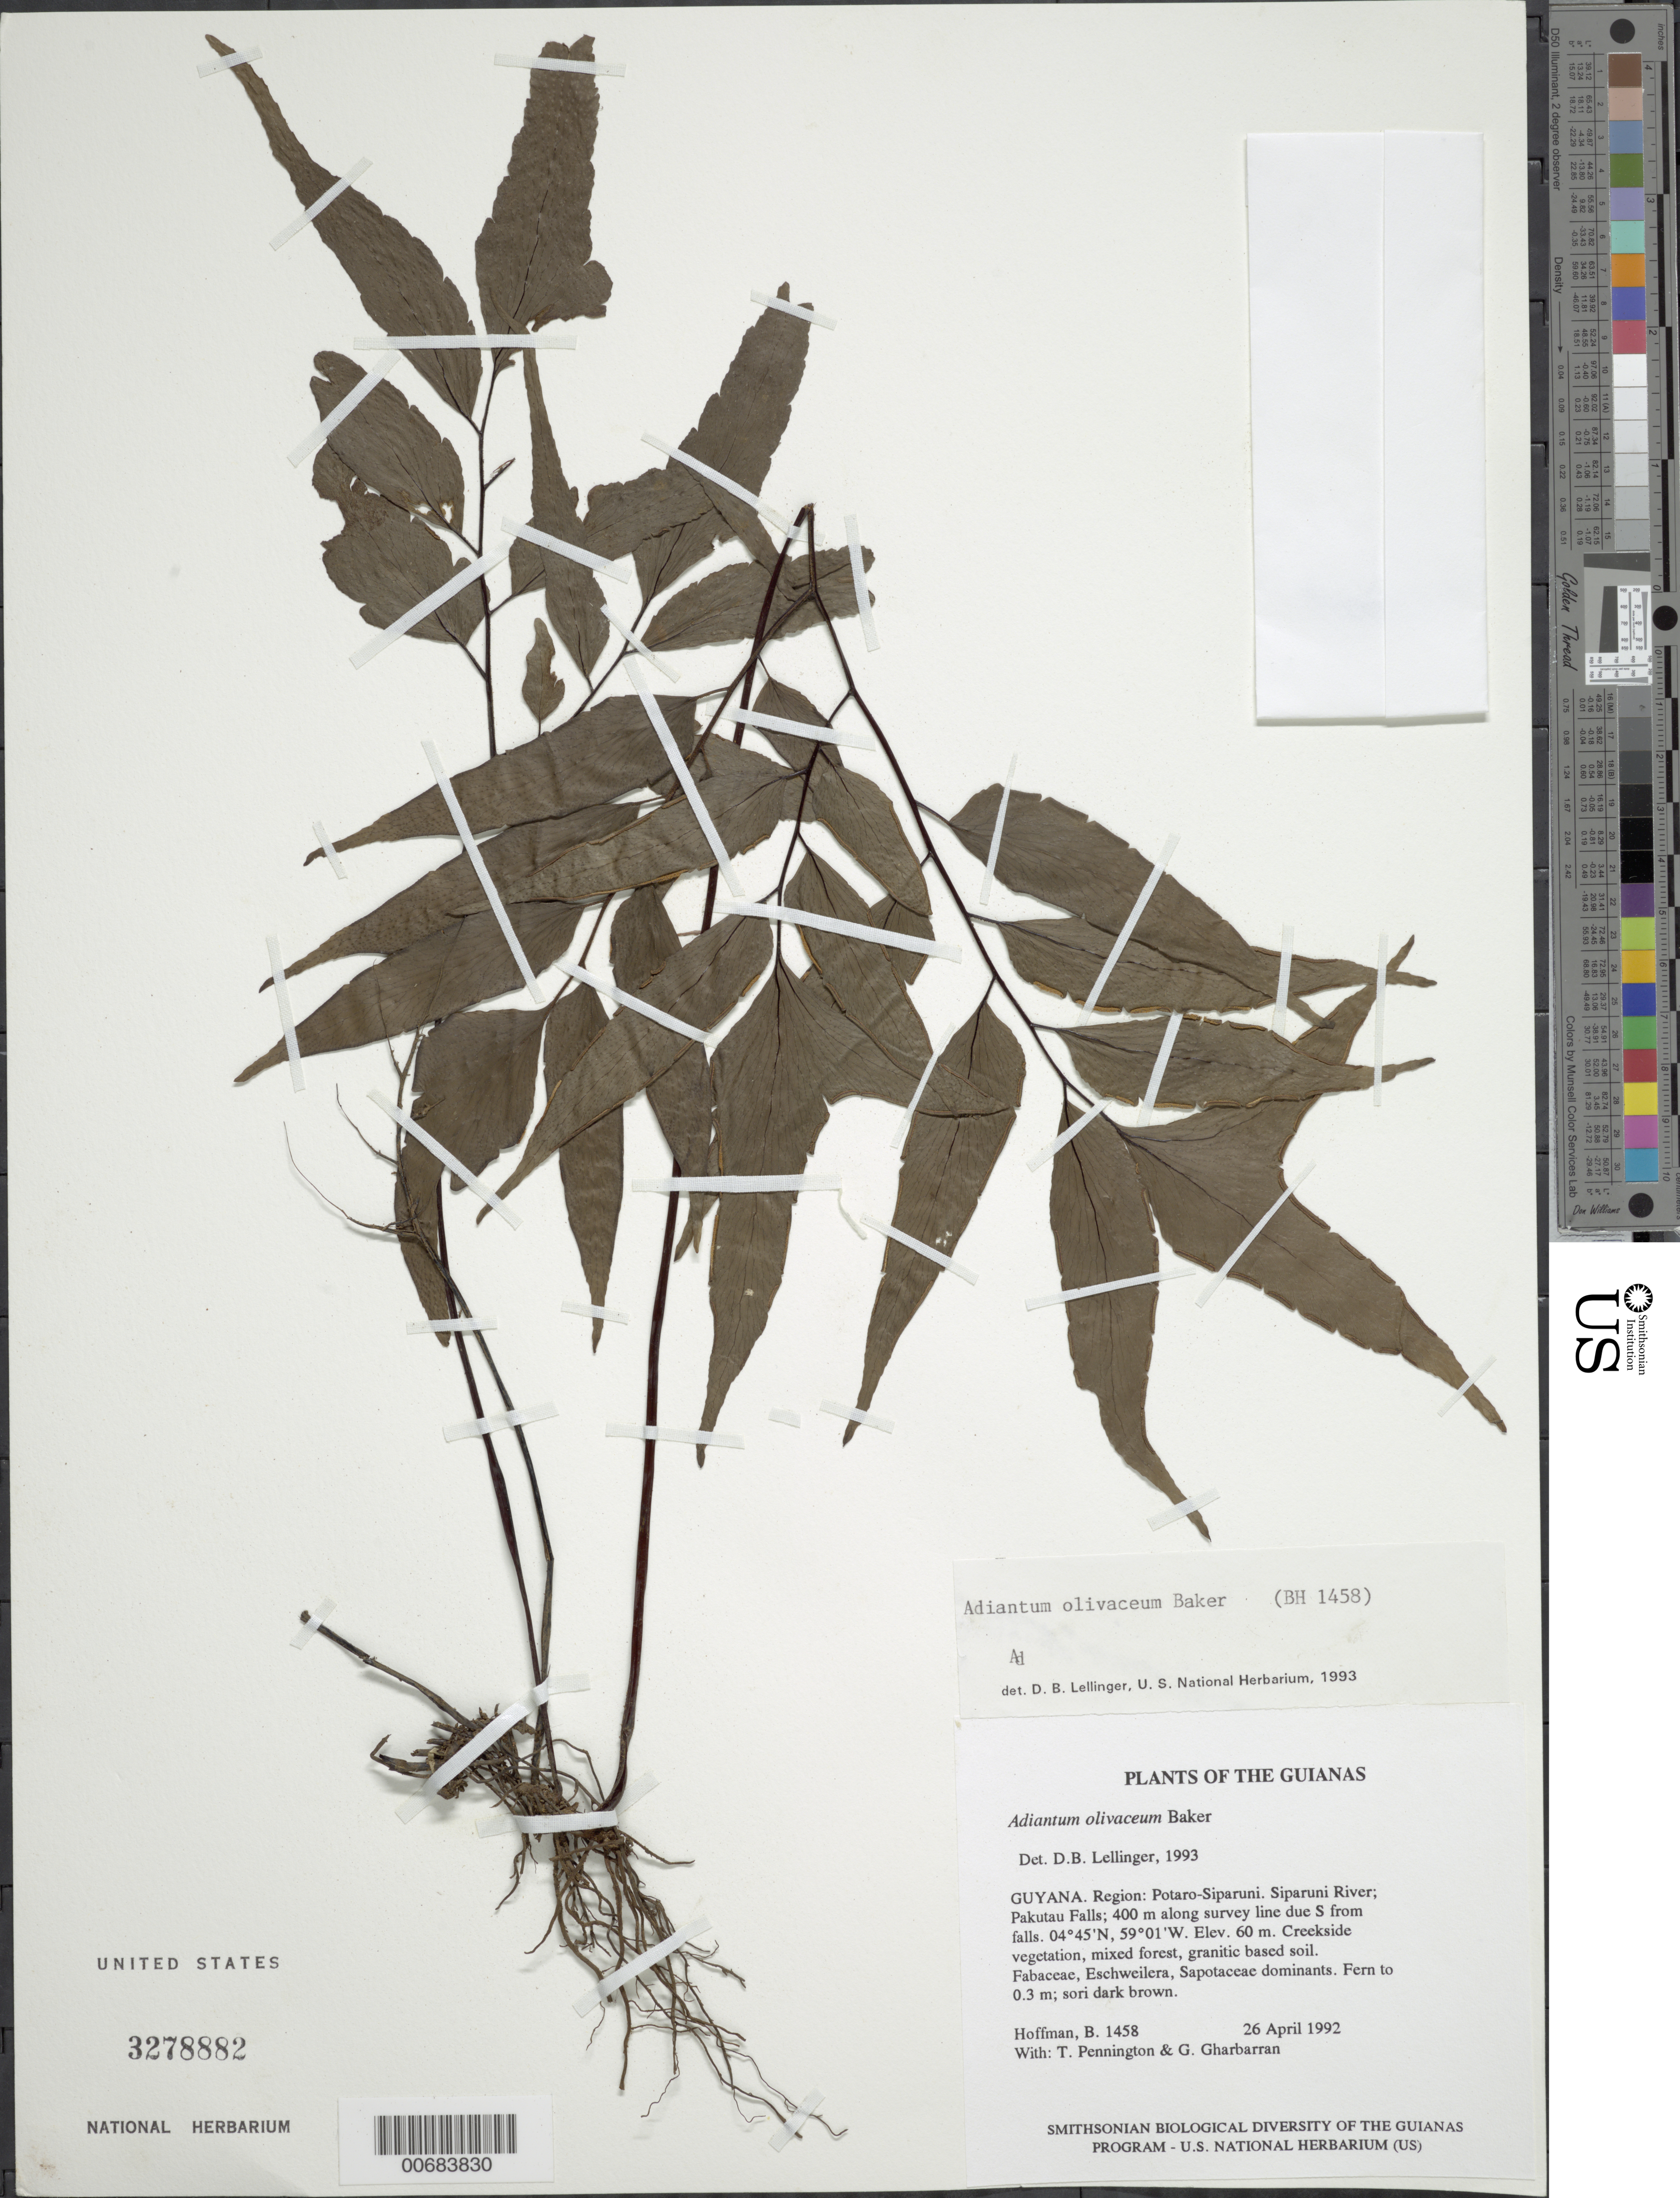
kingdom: Plantae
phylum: Tracheophyta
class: Polypodiopsida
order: Polypodiales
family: Pteridaceae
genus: Adiantum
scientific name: Adiantum olivaceum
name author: Baker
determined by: Lellinger, David B., (BOT), Smithsonian Institution - National Museum of Natural History (UNITED STATES)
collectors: B. Hoffman, R. T. Pennington & G. Gharbarran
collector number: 1458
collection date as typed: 26 April 1992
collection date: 1992-04-26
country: Guyana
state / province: Potaro-Siparuni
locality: Siparuni River; Pakutau Falls; 400 m along survey line due S from falls. Iwokrama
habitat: Creekside vegetation, mixed forest, granitic based soil. Fabaceae, Eschweilera, Sapotaceae dominants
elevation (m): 60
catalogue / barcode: US 3278882